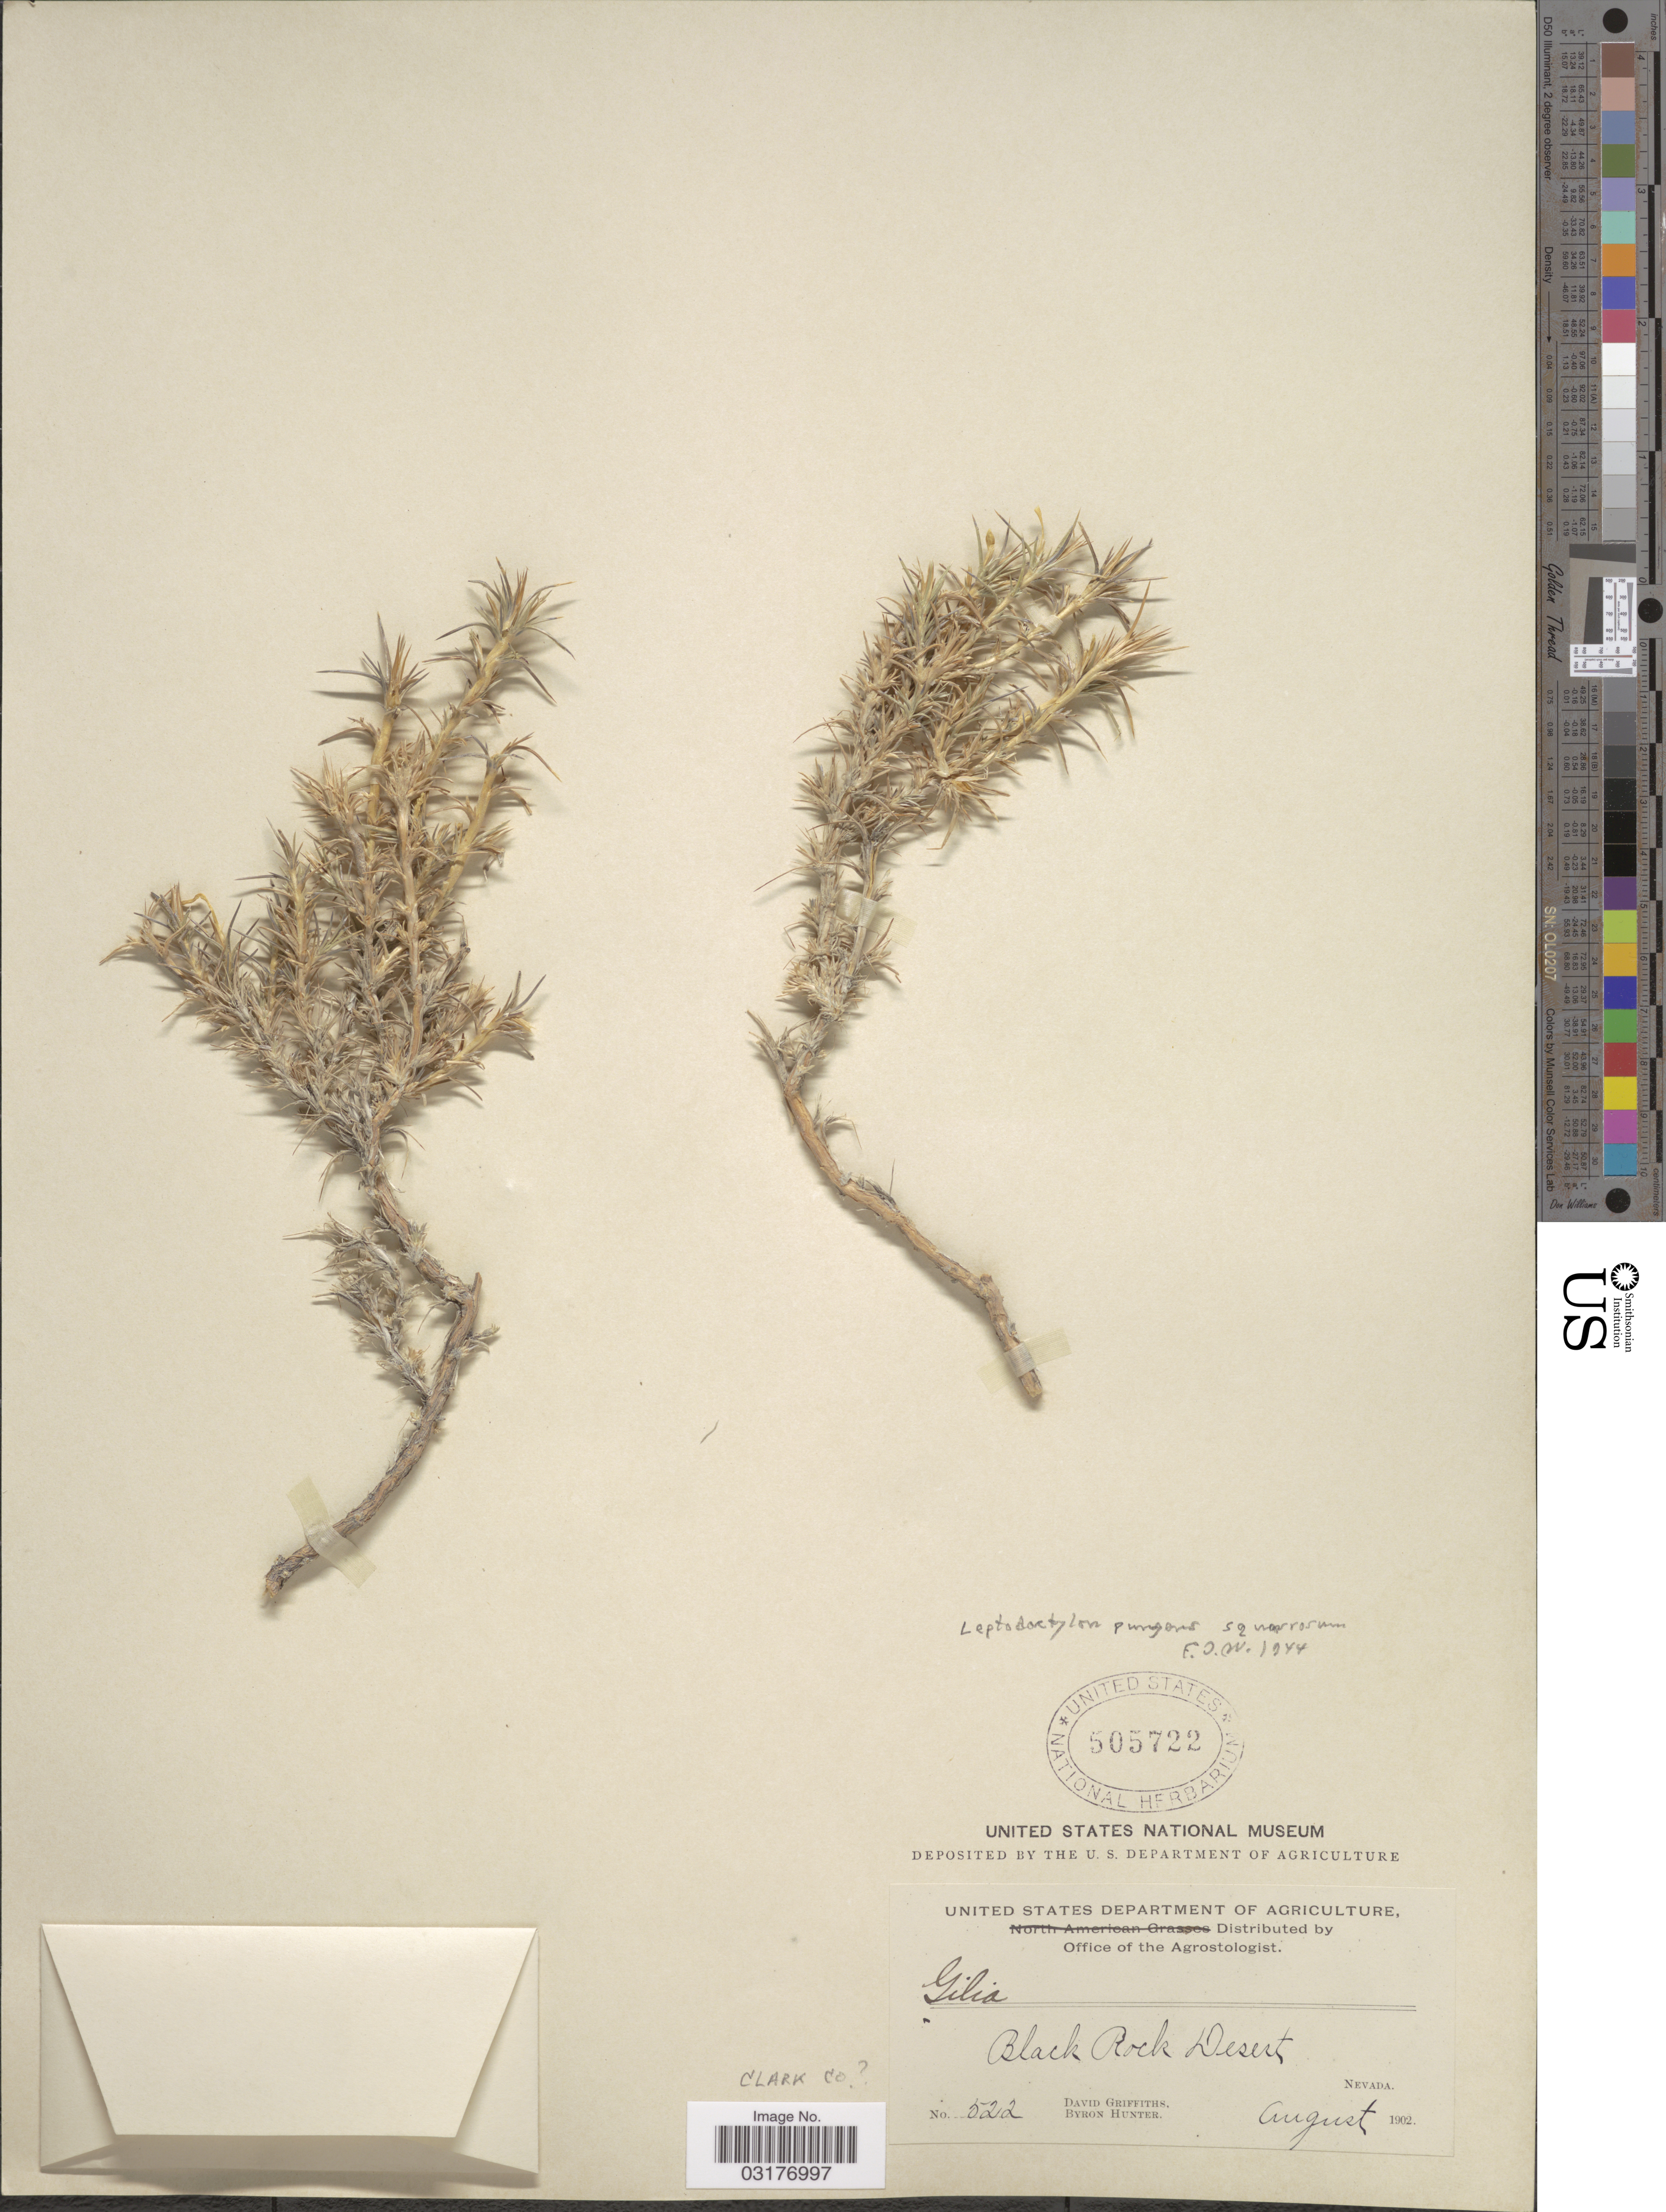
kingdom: Plantae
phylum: Tracheophyta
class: Magnoliopsida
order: Ericales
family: Polemoniaceae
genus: Linanthus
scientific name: Linanthus pungens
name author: (Torr.) J.M. Porter & L.A. Johnson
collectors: D. Griffiths & B. Hunter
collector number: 522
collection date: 1902-08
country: United States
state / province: Nevada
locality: Black Rock Desert. Clark Co. [unsure placement]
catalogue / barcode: US 505722